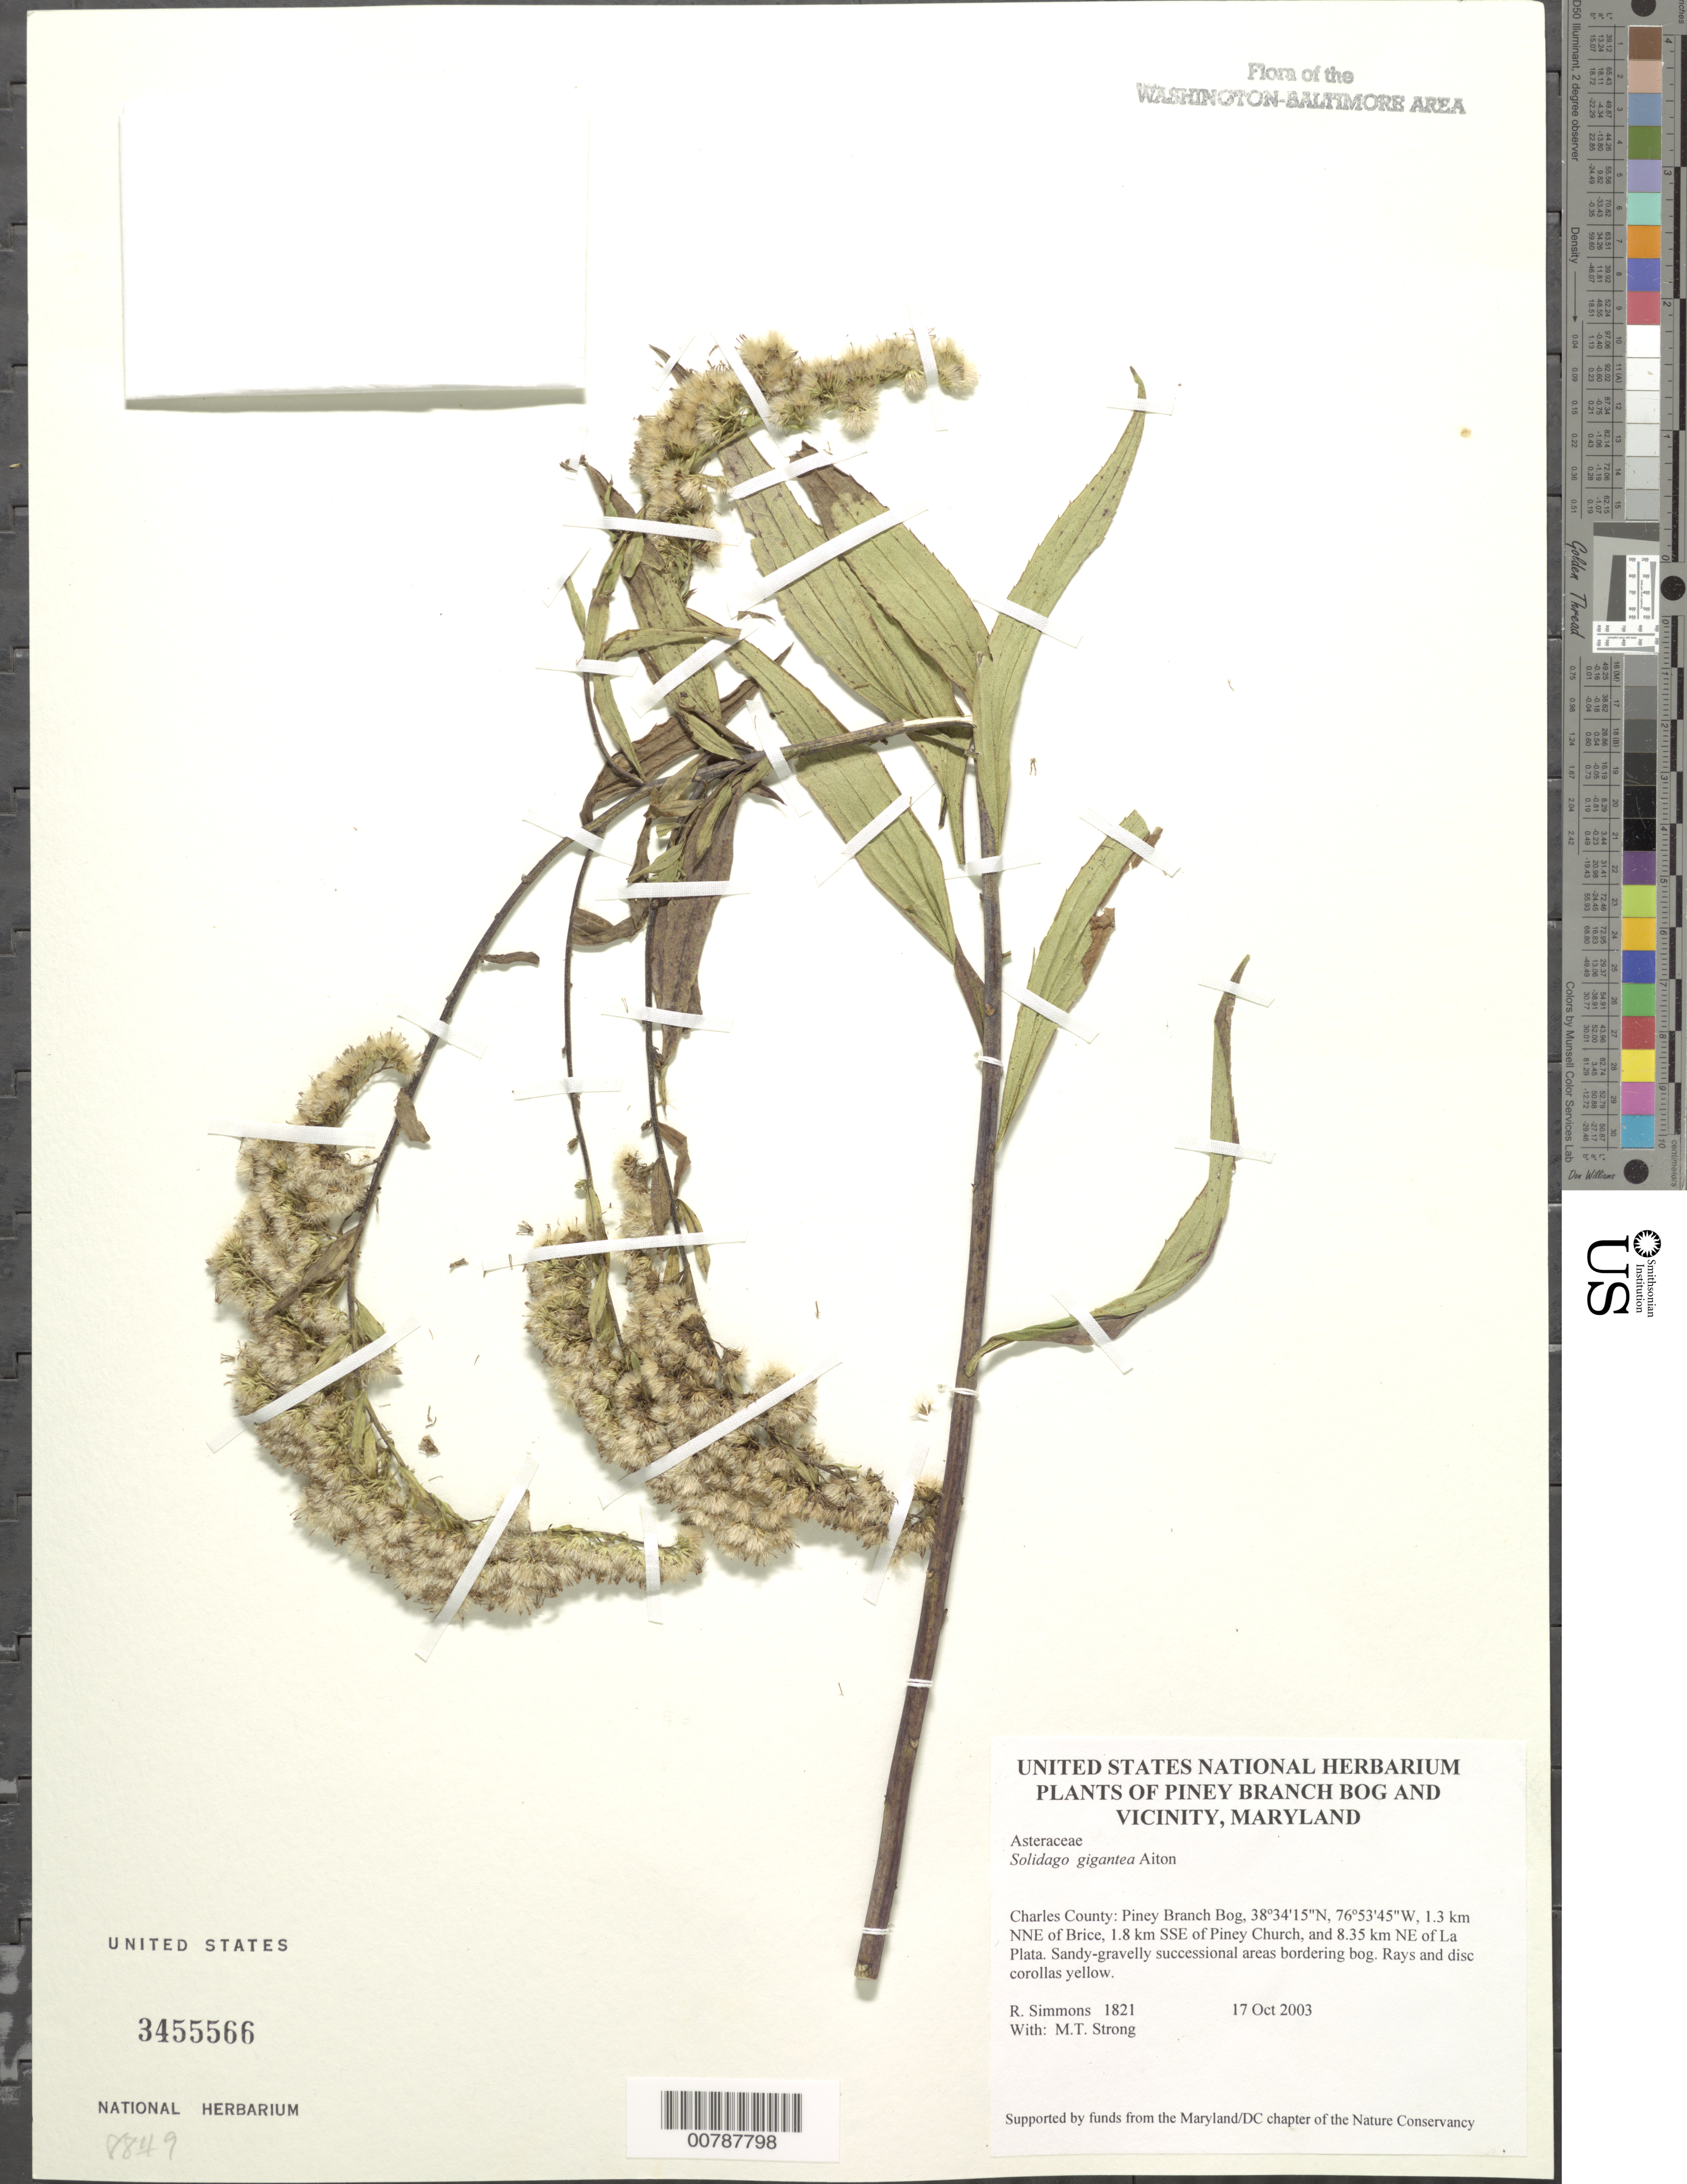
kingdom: Plantae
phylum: Tracheophyta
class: Magnoliopsida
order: Asterales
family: Asteraceae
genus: Solidago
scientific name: Solidago gigantea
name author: Aiton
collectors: R. H. Simmons & M. T. Strong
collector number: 1821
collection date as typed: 17 October 2003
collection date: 2003-10-17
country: United States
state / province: Maryland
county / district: Charles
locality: Piney Branch Bog, 1.3 km NNE of Brice, 1.8 km SSE of Piney Church, and 8.35 km NE of La Plata.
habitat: Sandy-gravelly successional areas bordering bogs.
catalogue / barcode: US 3455566